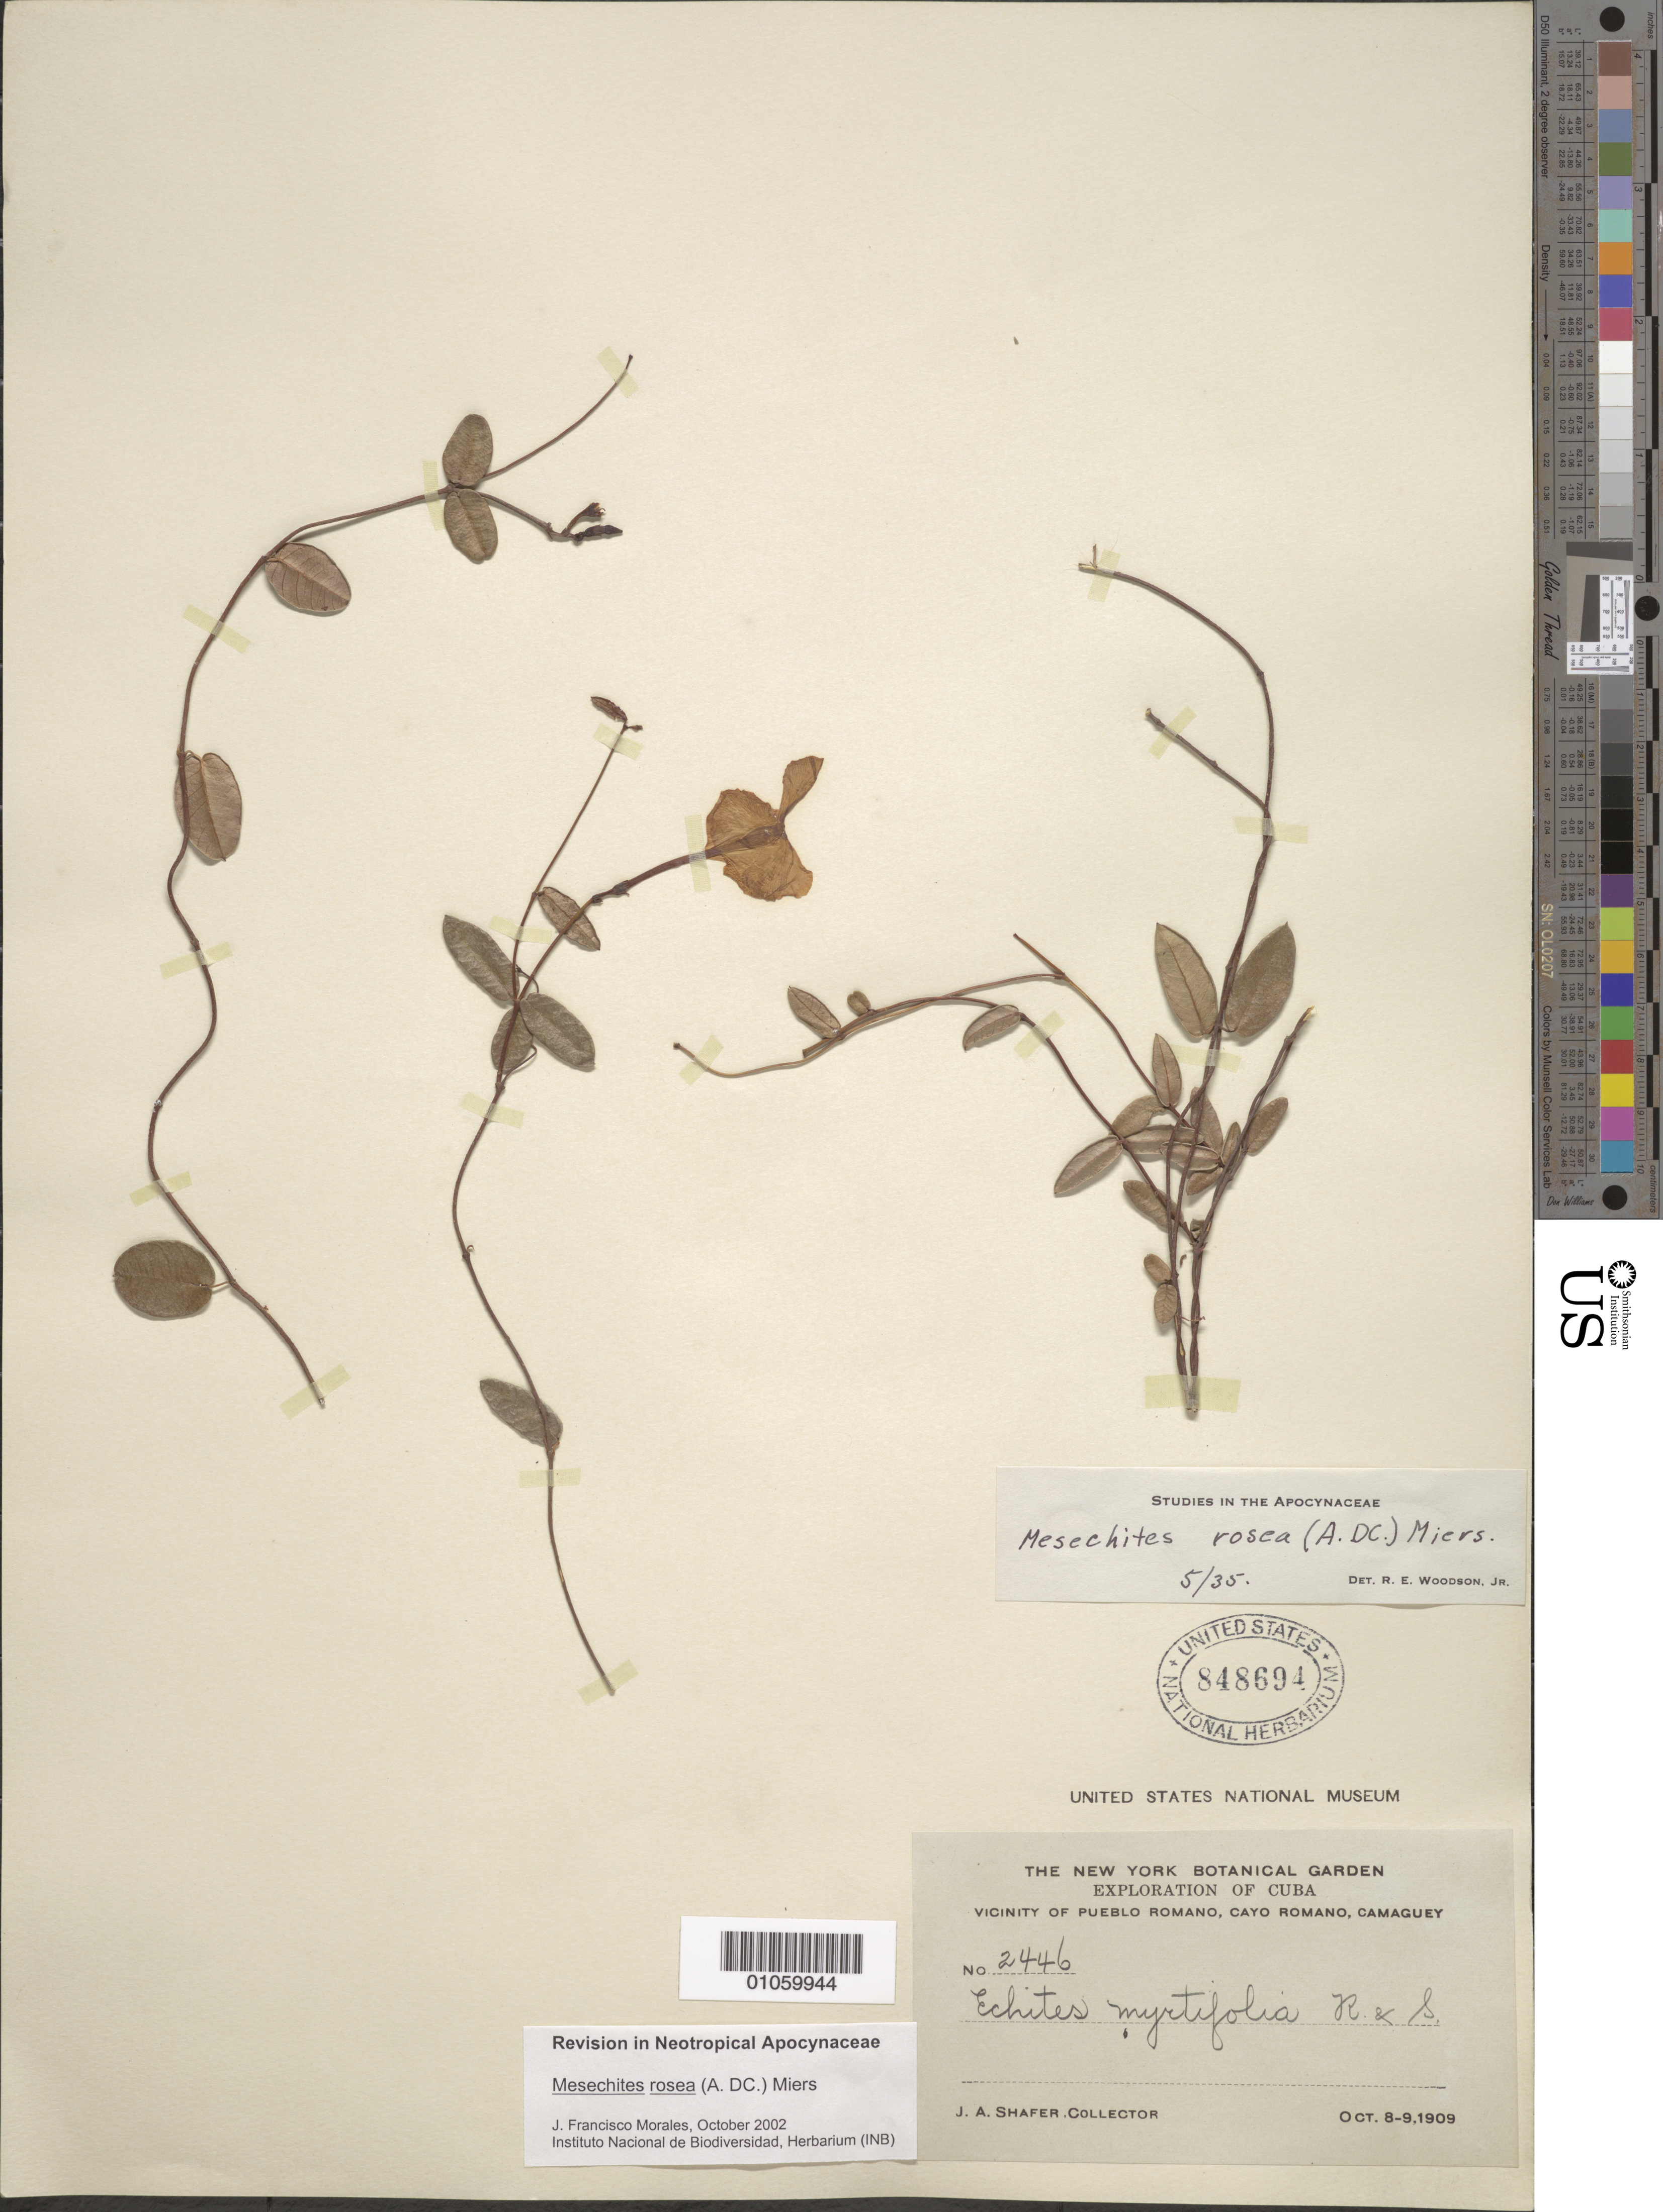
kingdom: Plantae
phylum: Tracheophyta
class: Magnoliopsida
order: Gentianales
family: Apocynaceae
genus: Mesechites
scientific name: Mesechites roseus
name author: (A. DC.) Miers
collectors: J. A. Shafer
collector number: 2446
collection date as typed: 08 Oct 1909 to 09 Oct 1909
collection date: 1909-10-08/1909-10-09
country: Cuba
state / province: Camagüey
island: Cuba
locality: Vicinity of Pueblo Romano, Cayo Romano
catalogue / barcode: US 848694